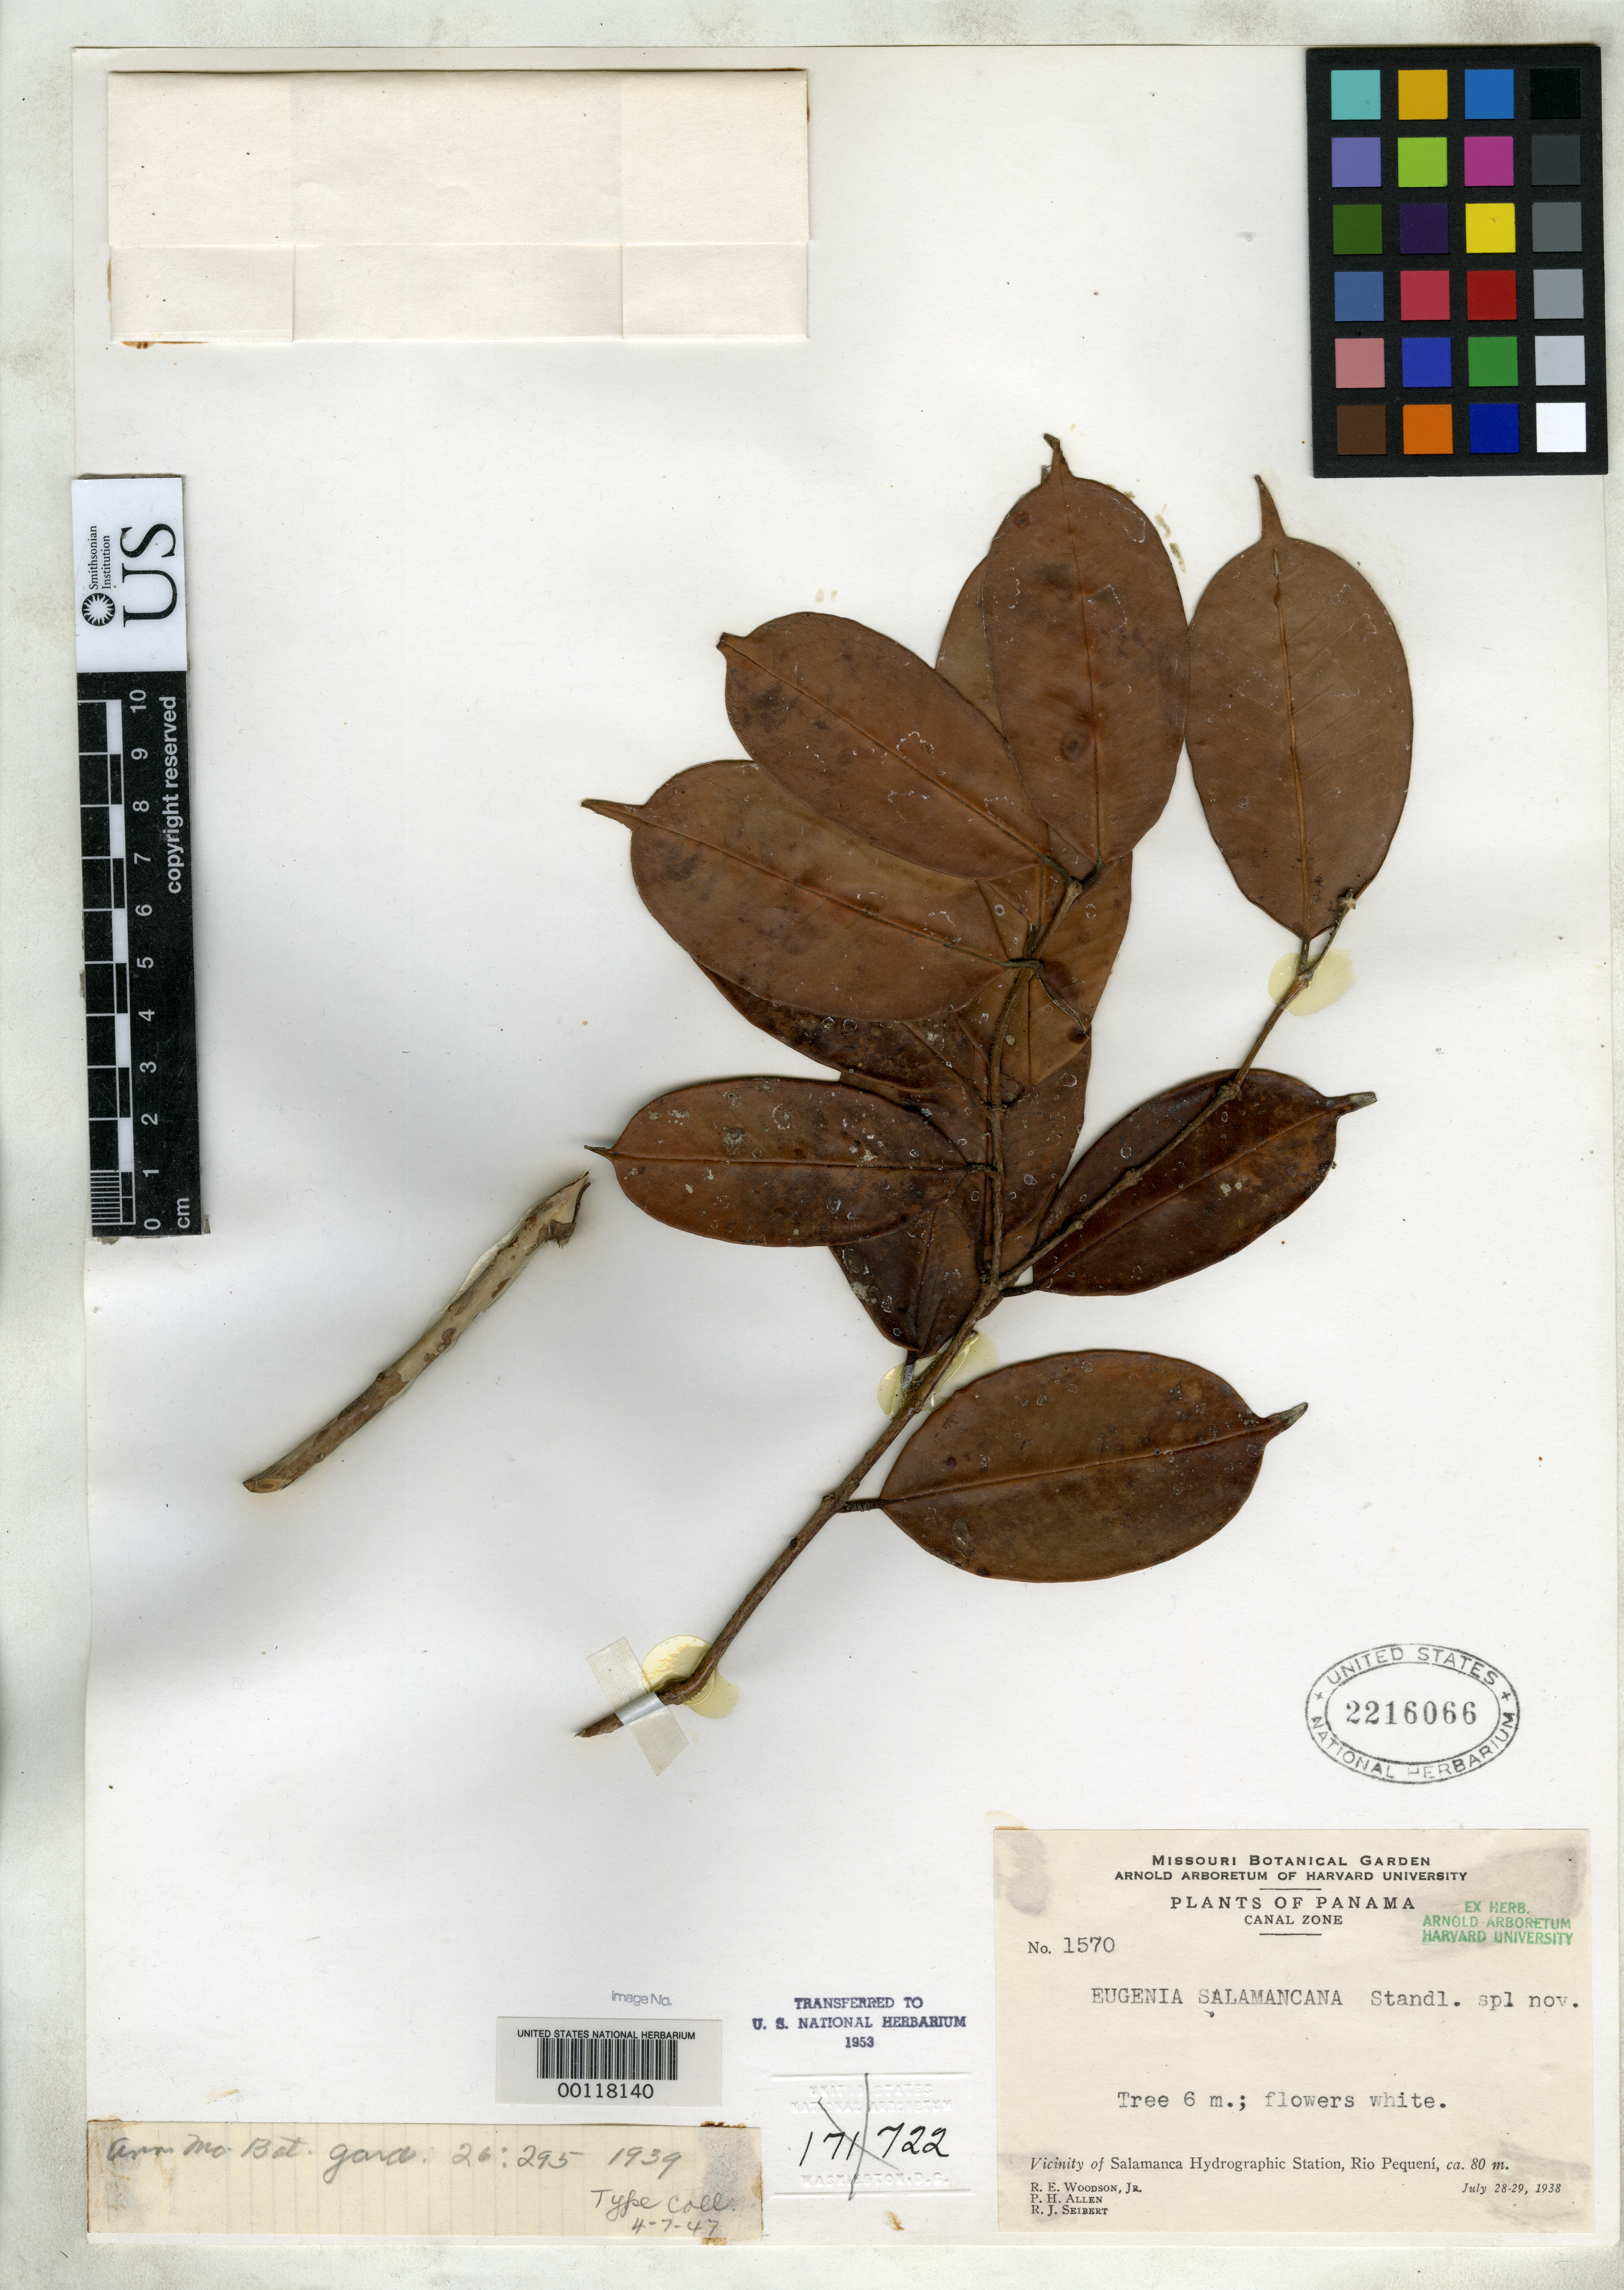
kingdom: Plantae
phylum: Tracheophyta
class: Magnoliopsida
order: Myrtales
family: Myrtaceae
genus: Eugenia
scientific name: Eugenia salamancana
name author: Standl. in Woodson & Seibert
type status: Isotype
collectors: R. E. Woodson, P. H. Allen & R. J. Seibert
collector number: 1570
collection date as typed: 28 Jul 1938 to 29 Jul 1938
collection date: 1938-07-28/1938-07-29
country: Panama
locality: Vicinity of Salamanca Hydrographic Station, Rio Pequeni.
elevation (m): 80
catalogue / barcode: US 2216066